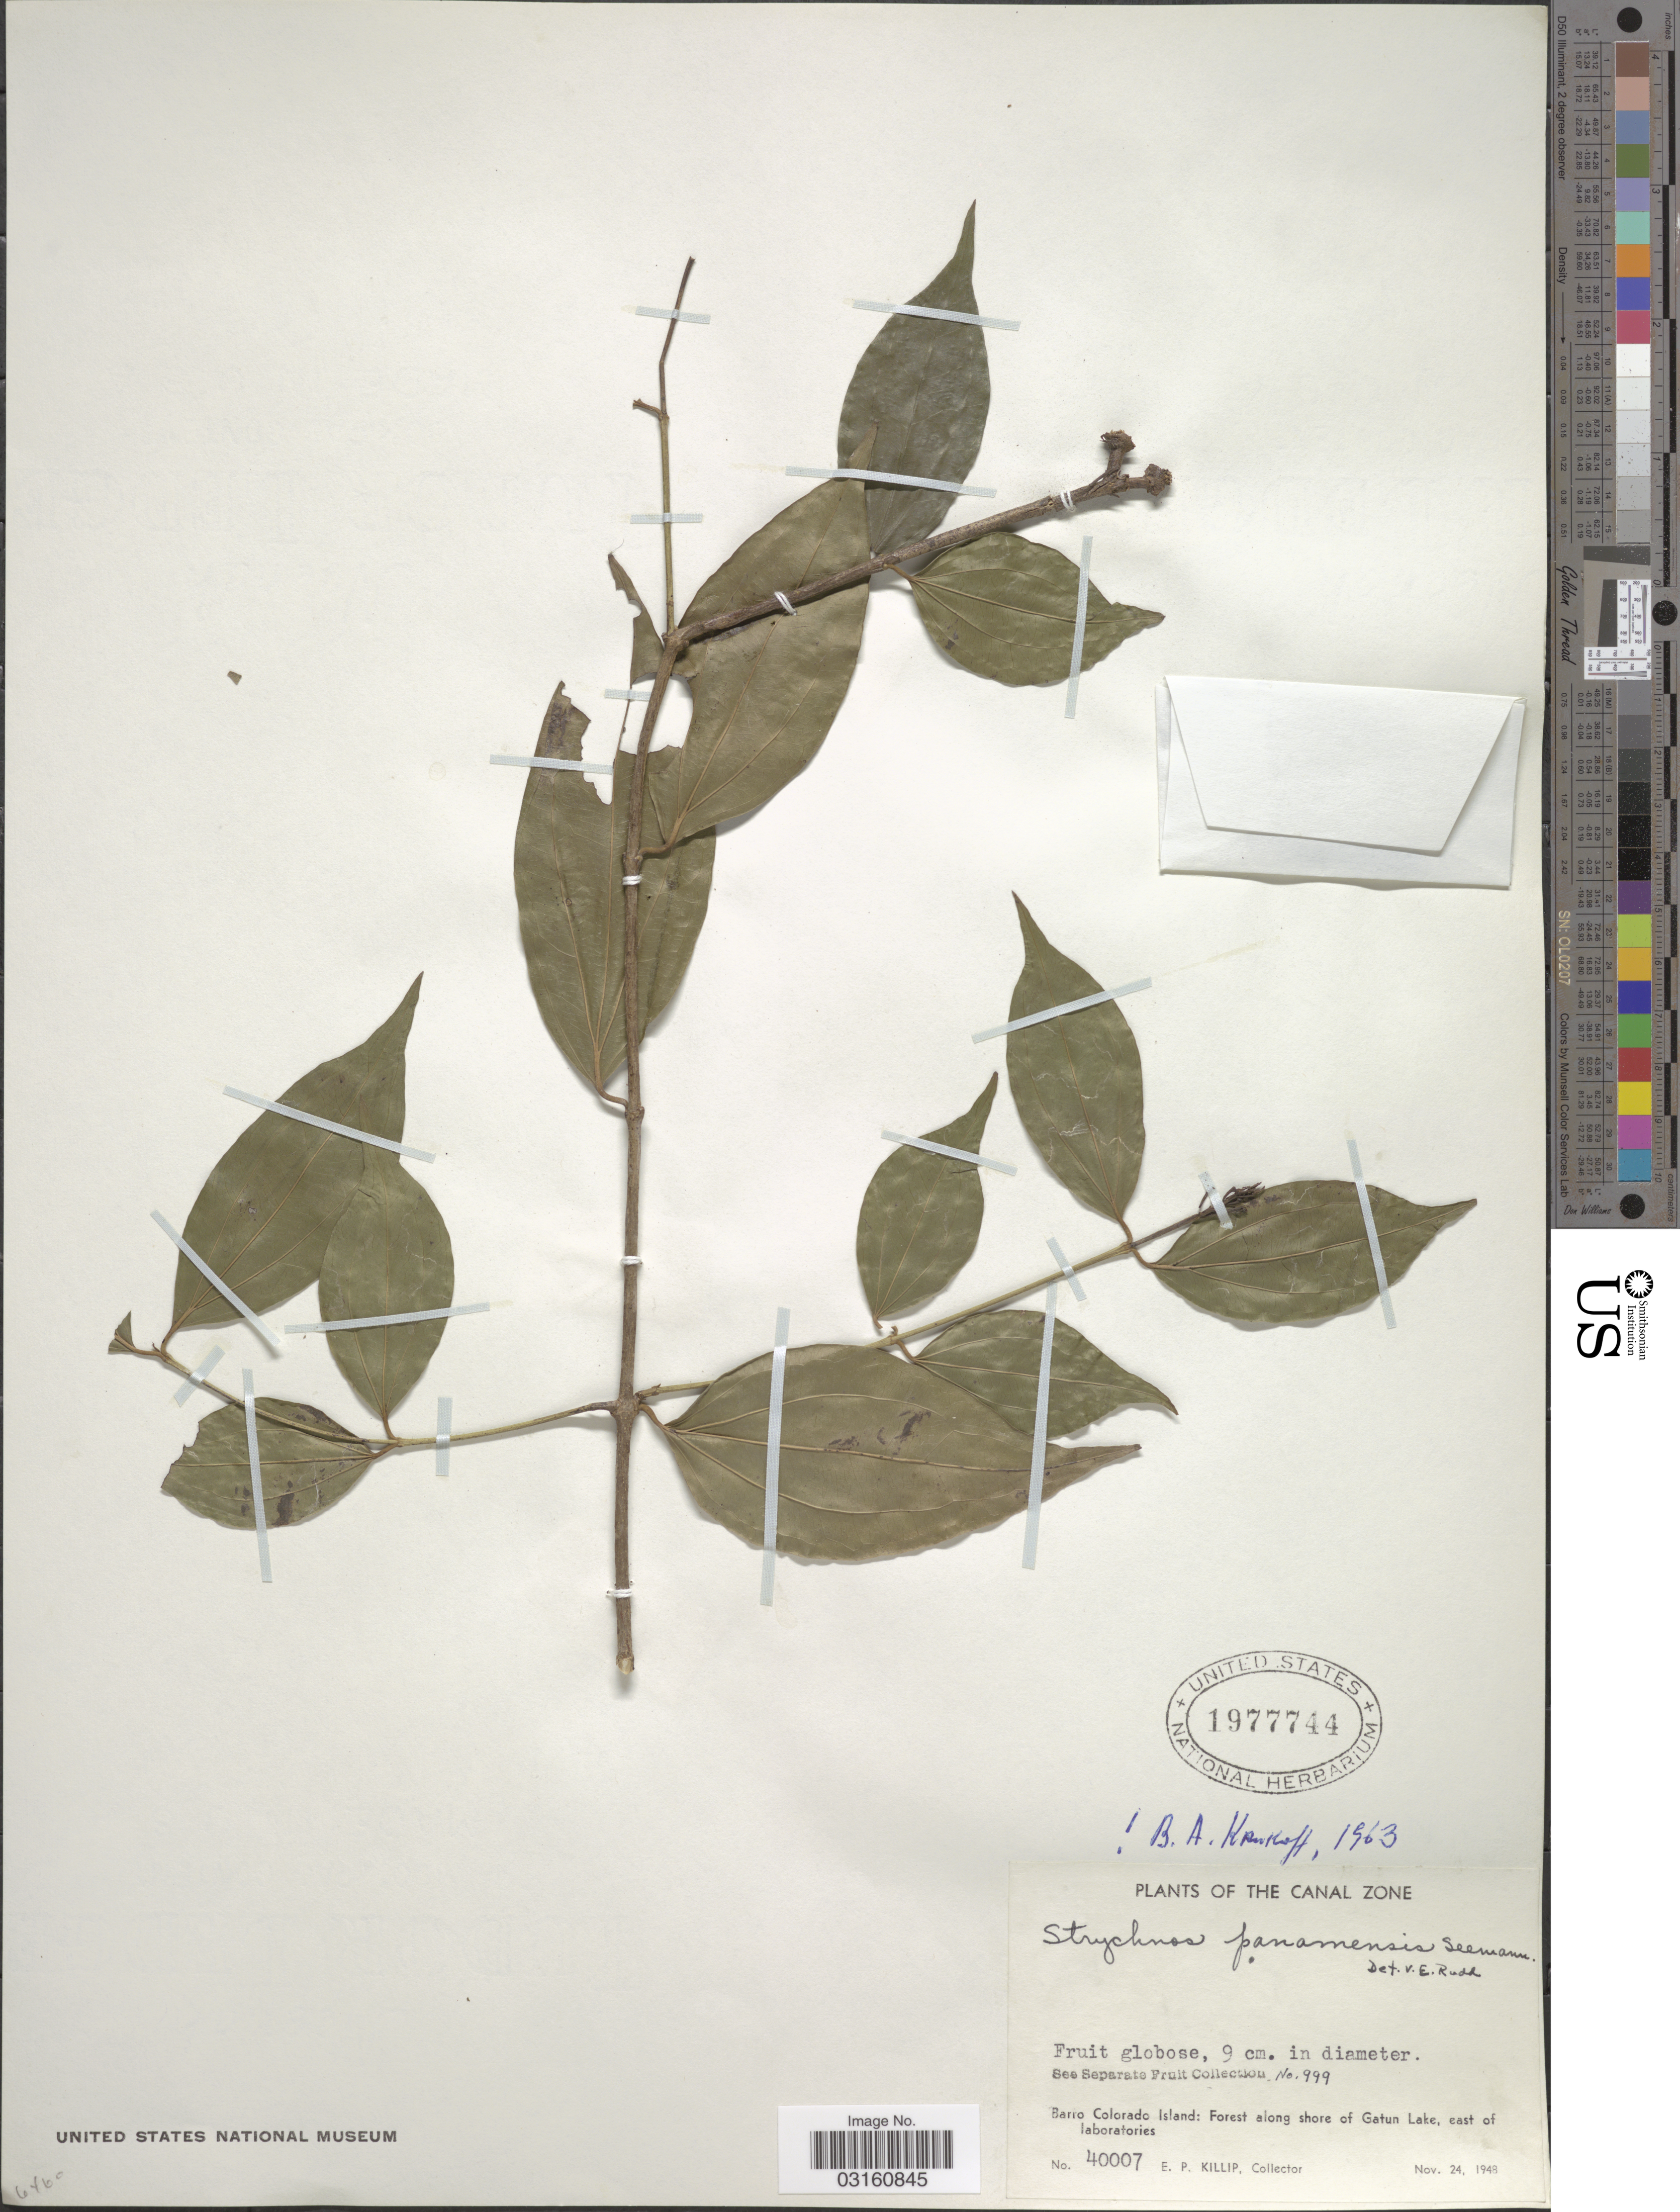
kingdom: Plantae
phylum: Tracheophyta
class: Magnoliopsida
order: Gentianales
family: Loganiaceae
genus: Strychnos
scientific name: Strychnos panamensis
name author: Seem.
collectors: E. P. Killip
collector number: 40007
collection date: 1948-11-24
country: Panama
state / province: Panamá Oeste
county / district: Canal Zone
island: Barro Colorado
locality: The Canal Zone. Barro Colorado Island: Forest along shore of Gatun Lake, east of laboratories.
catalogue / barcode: US 1977744